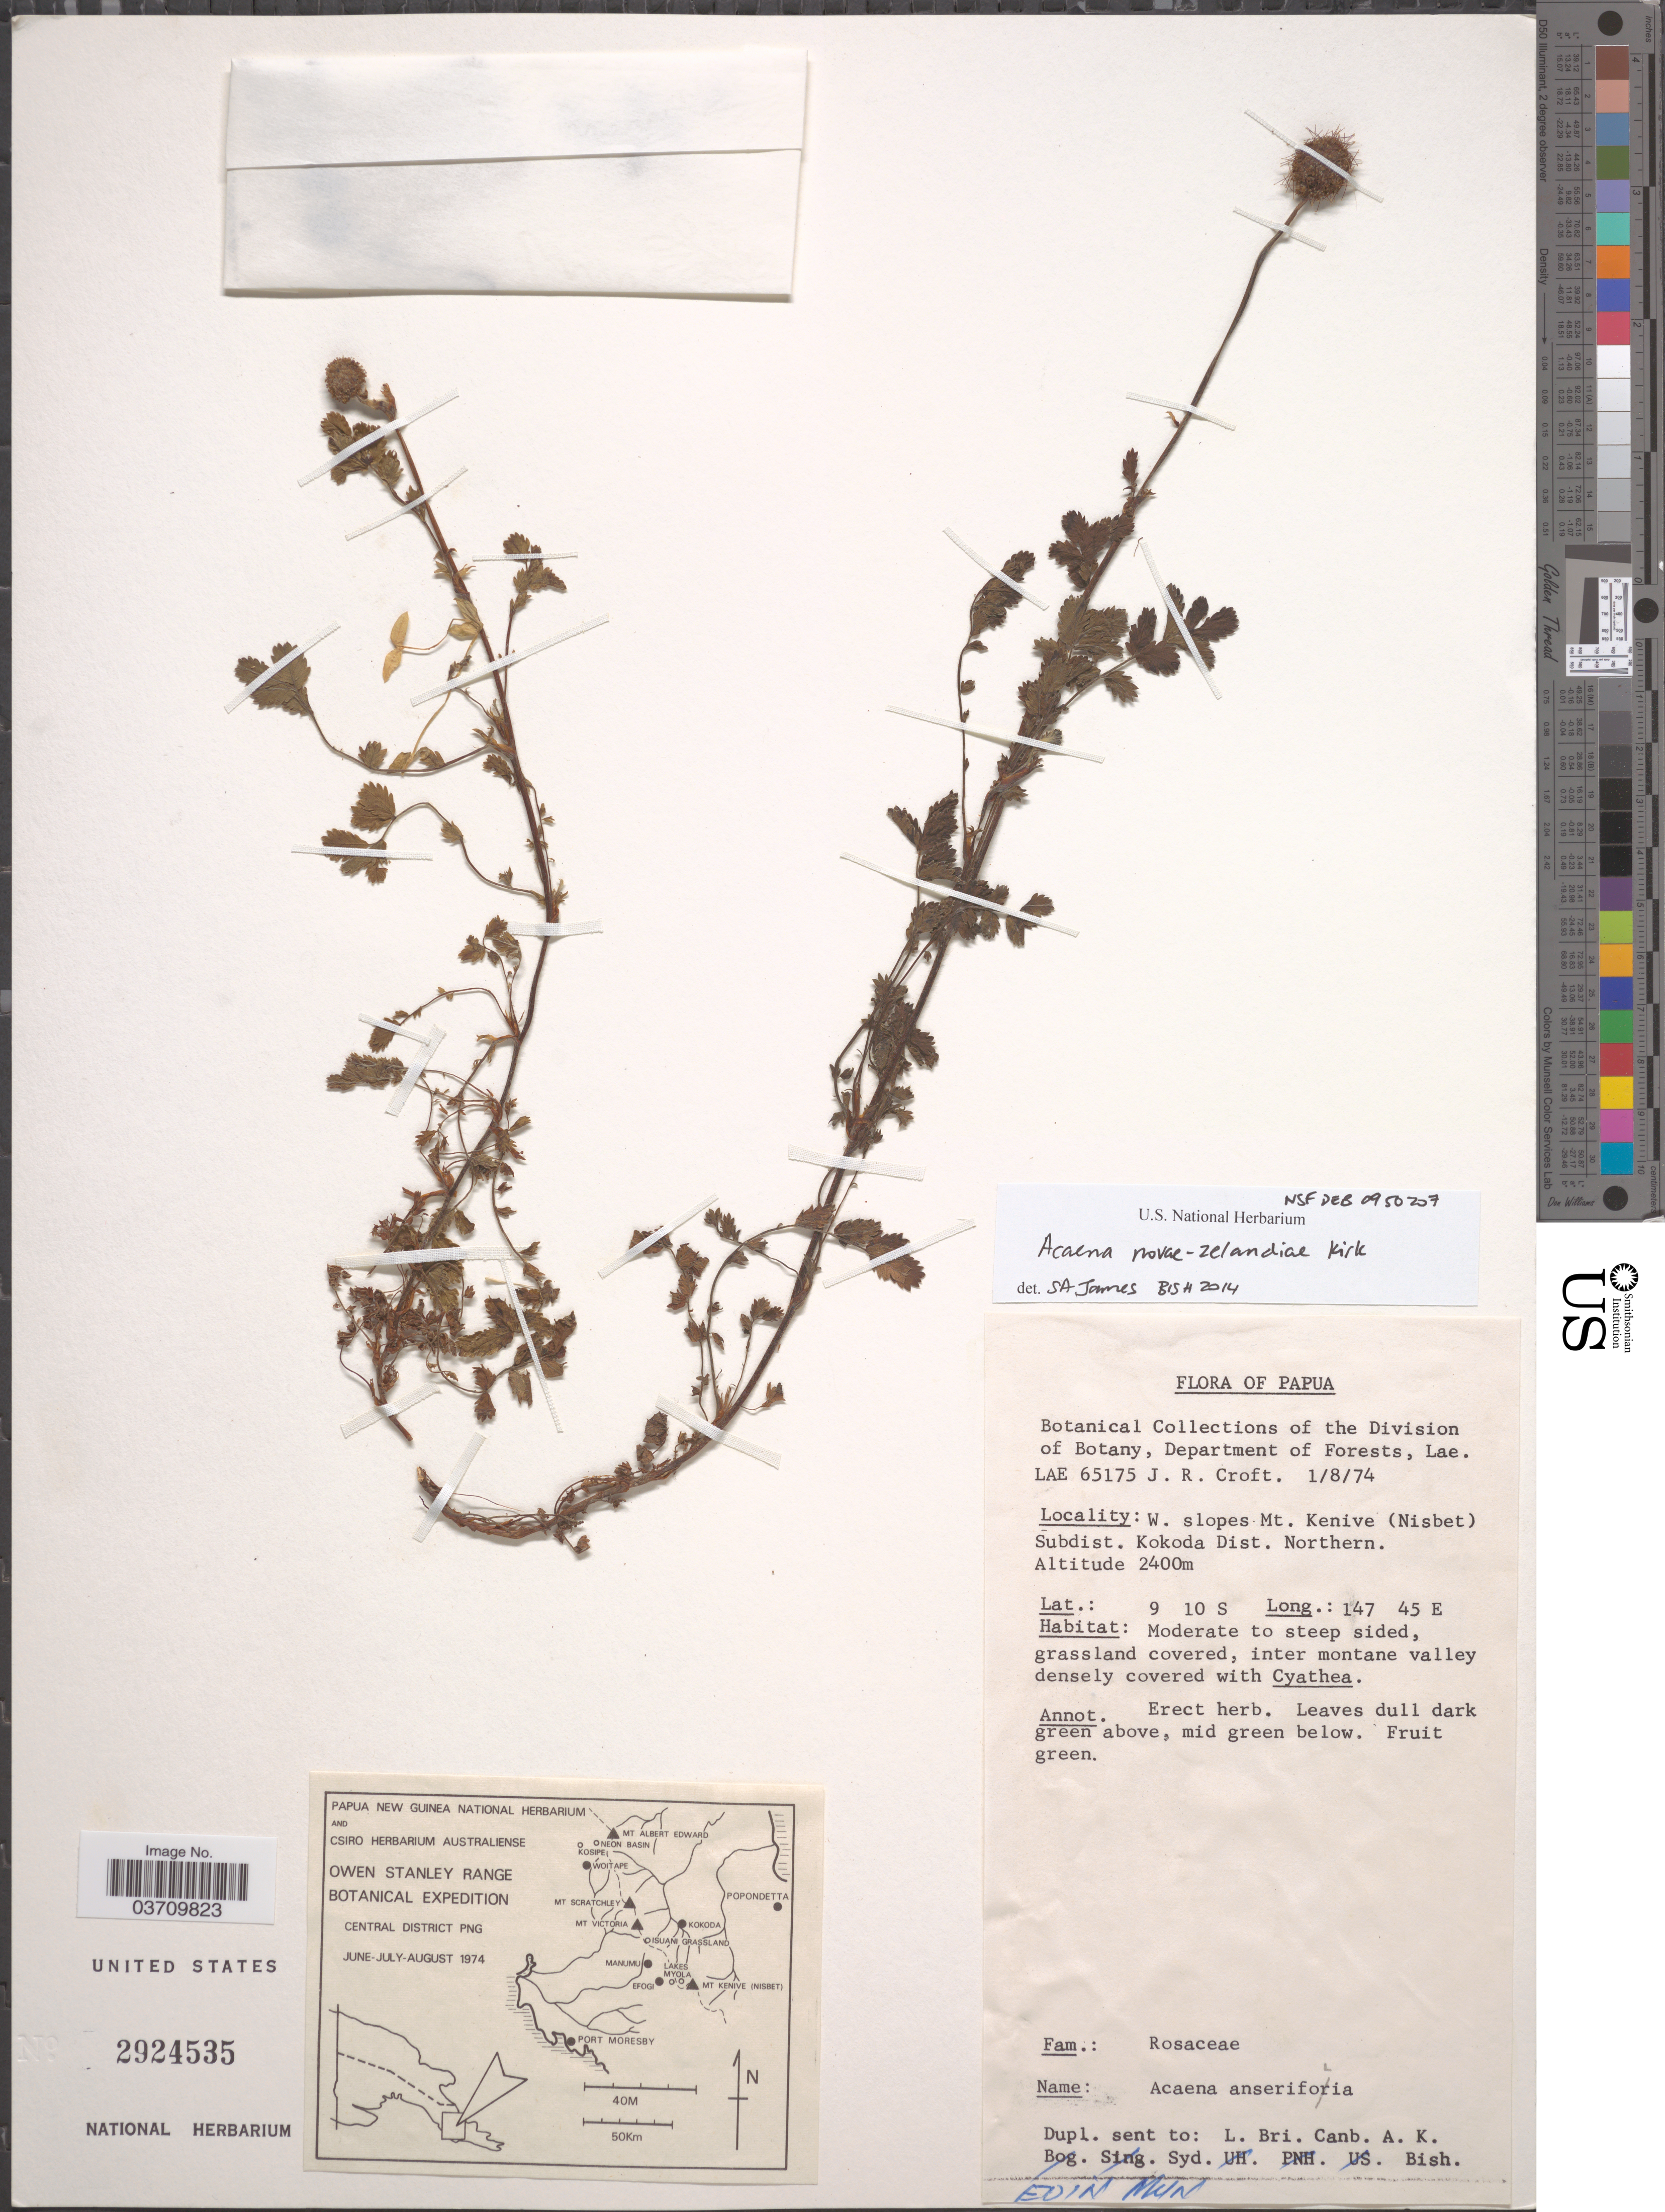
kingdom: Plantae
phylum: Tracheophyta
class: Magnoliopsida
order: Rosales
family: Rosaceae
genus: Acaena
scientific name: Acaena novae-zelandiae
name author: Kirk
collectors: J. R. Croft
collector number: LAE 65175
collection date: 1974-08-01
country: Papua New Guinea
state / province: Northern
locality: Papua. W. slopes Mt. Kenive (Nisbet) Subdist. Kokoda Dist. Northern.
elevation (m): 2400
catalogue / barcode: US 2924535